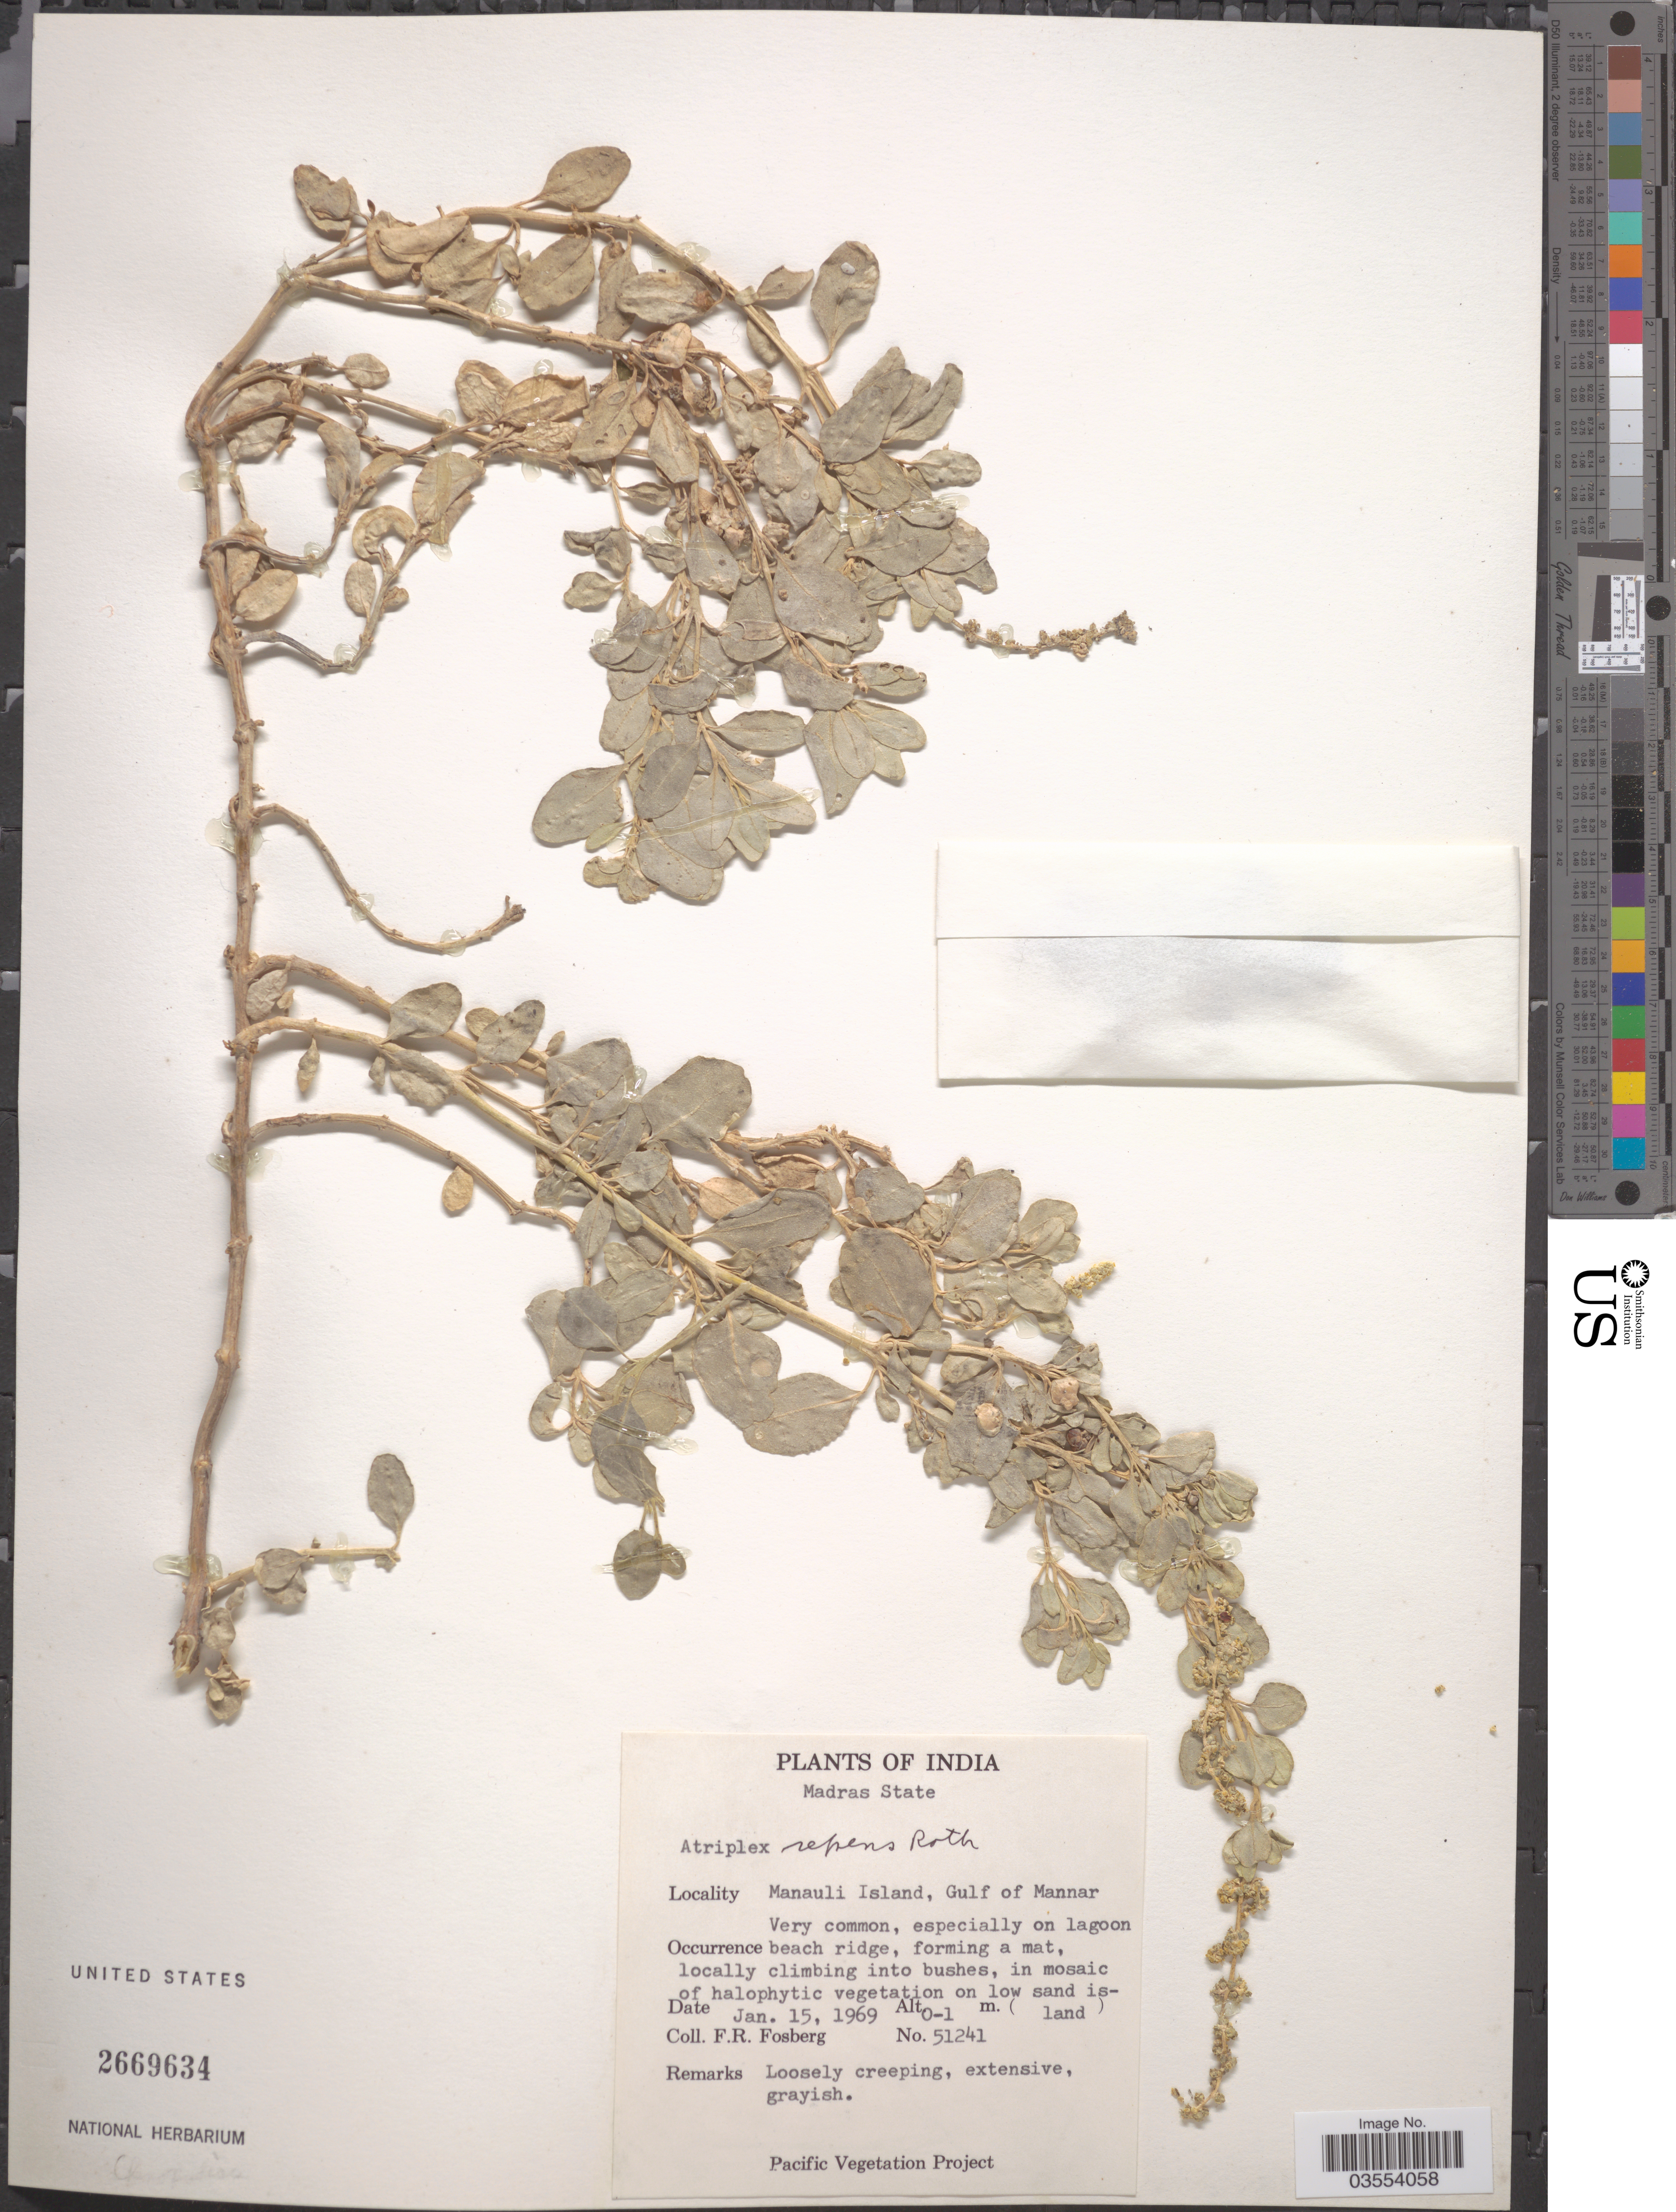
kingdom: Plantae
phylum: Tracheophyta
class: Magnoliopsida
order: Caryophyllales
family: Amaranthaceae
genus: Atriplex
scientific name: Atriplex repens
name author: Roth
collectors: F. R. Fosberg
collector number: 51241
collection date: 1969-01-15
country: India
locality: Madras State. Manauli Island, Gulf of Mannar.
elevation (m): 0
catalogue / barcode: US 2669634